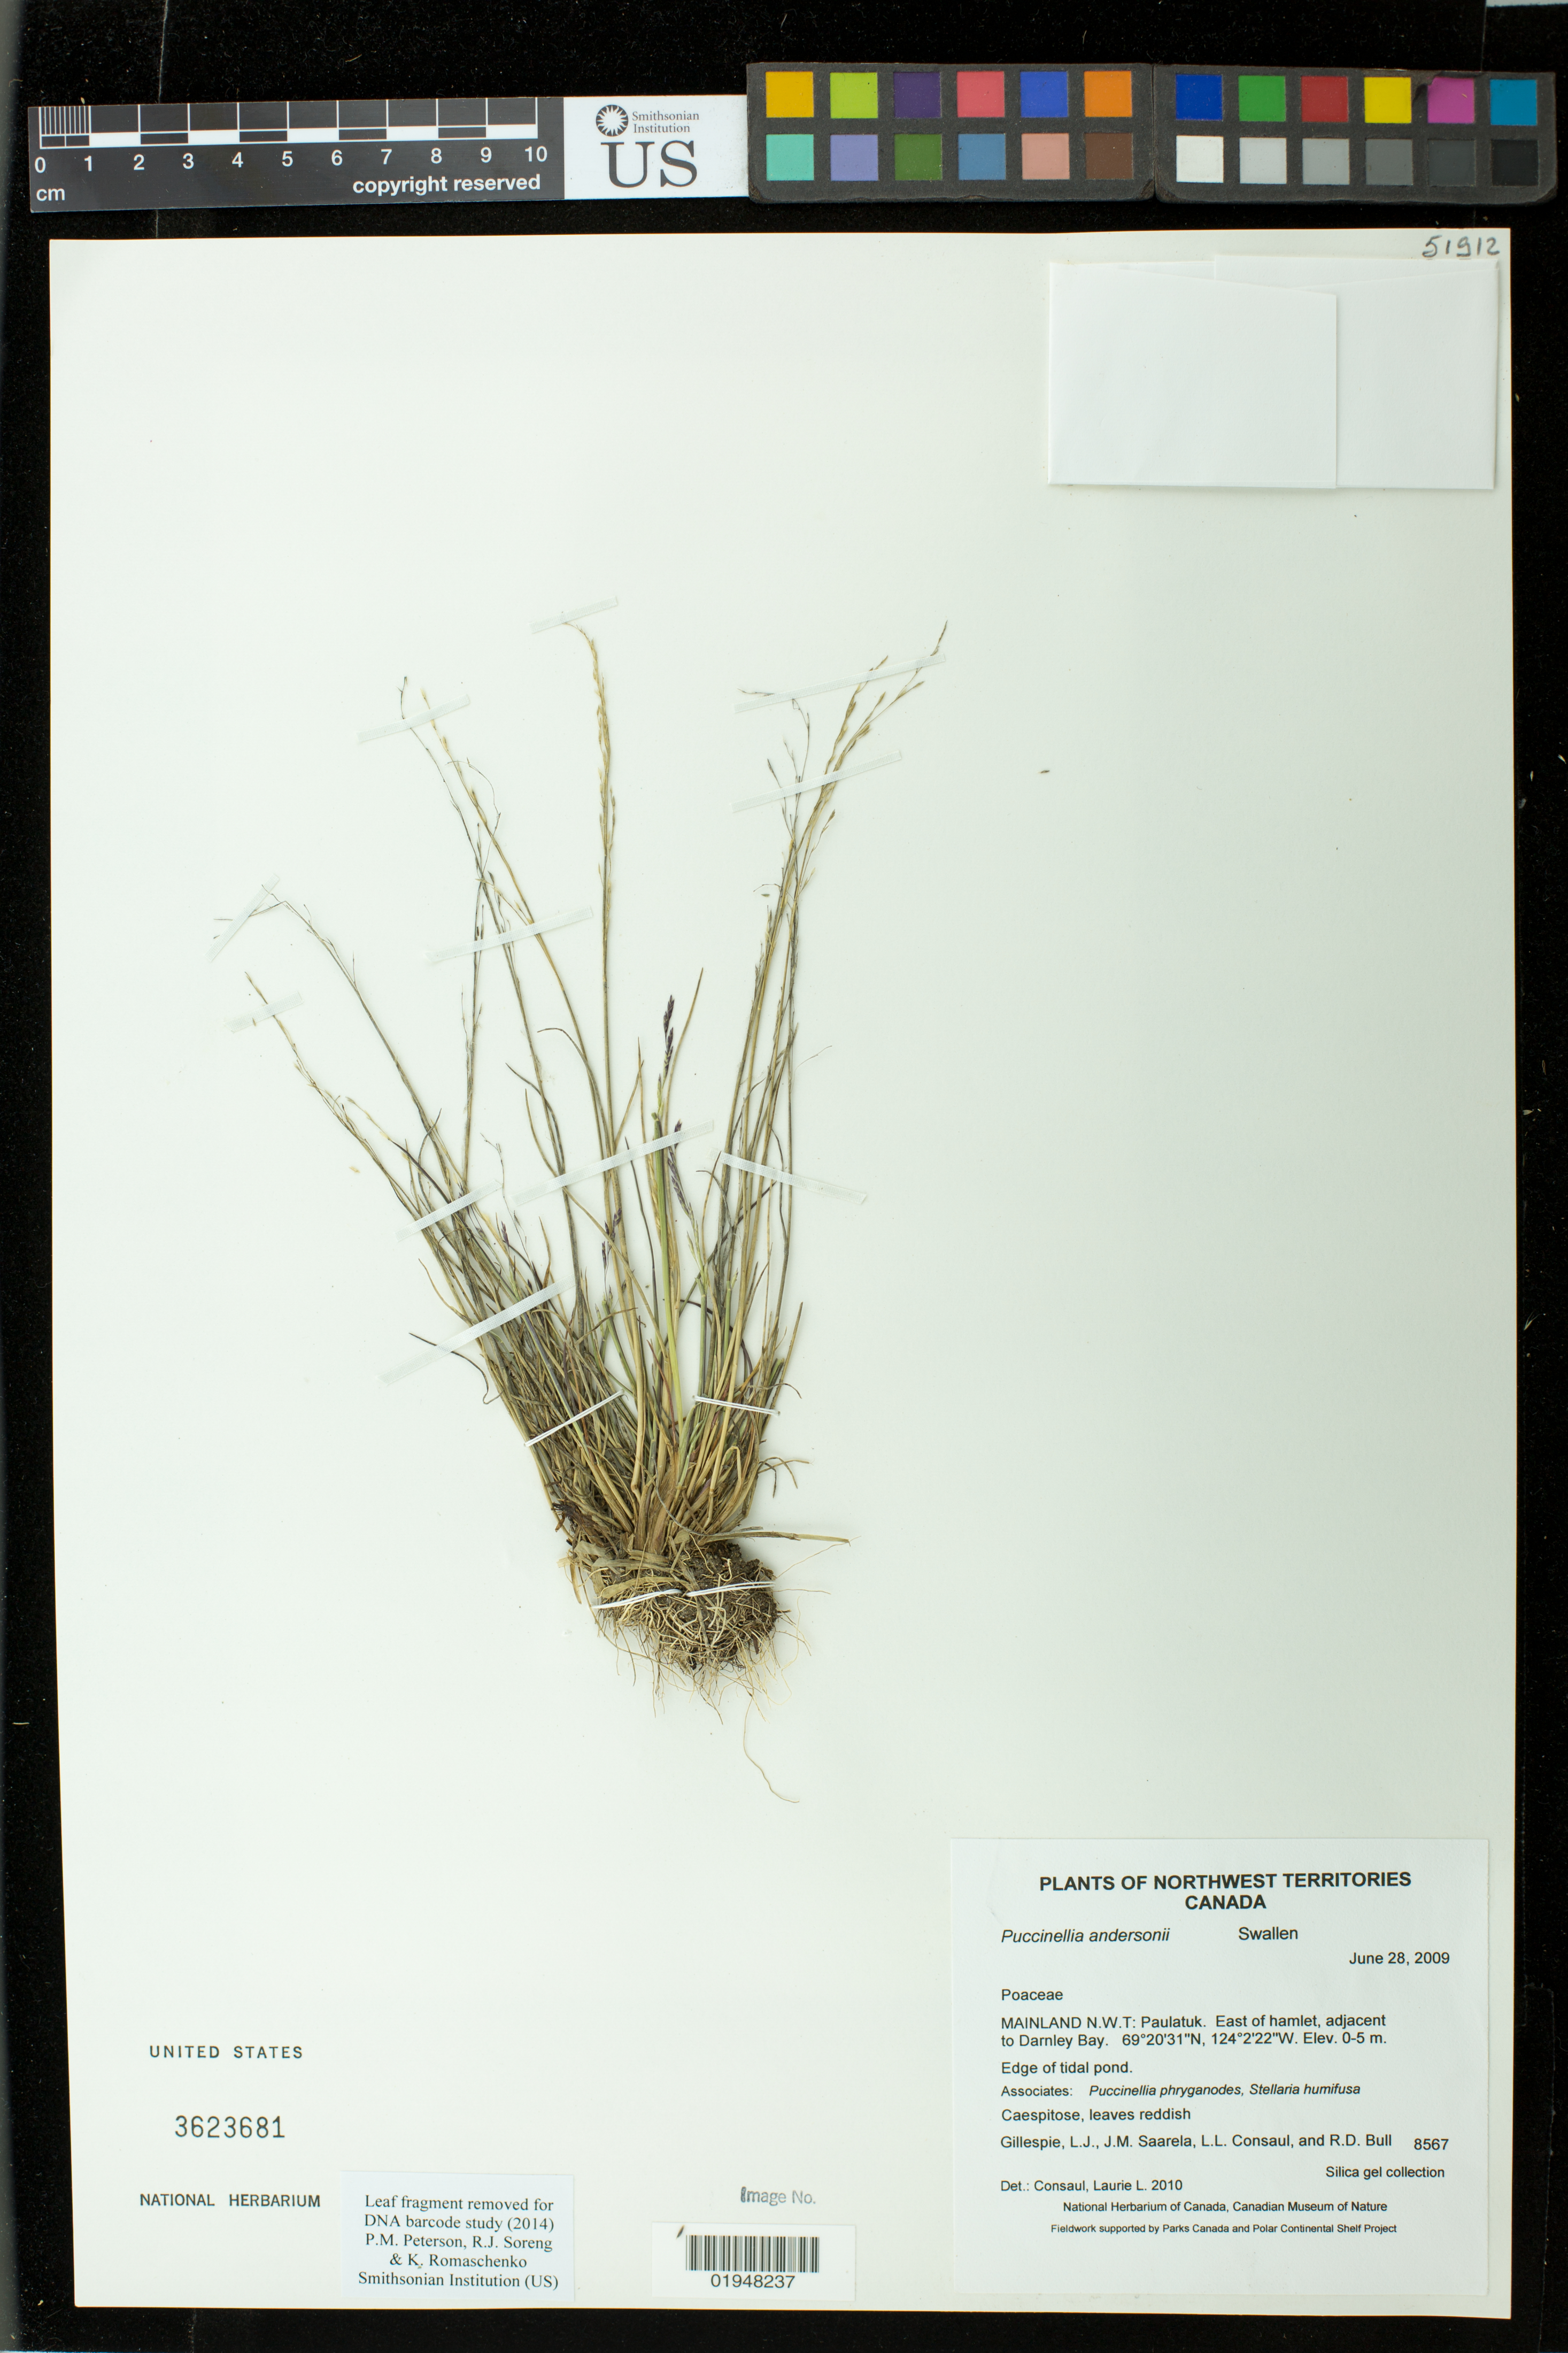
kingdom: Plantae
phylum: Tracheophyta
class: Liliopsida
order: Poales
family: Poaceae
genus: Puccinellia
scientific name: Puccinellia andersonii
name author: Swallen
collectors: L. J. Gillespie, J. Saarela, L. Consaul & R. Bull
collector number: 8567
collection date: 2009-06-28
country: Canada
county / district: Inuvik Region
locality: Paulatuk. East of hamlet, adjacent to Darnley Bay.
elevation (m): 0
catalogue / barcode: US 3623681